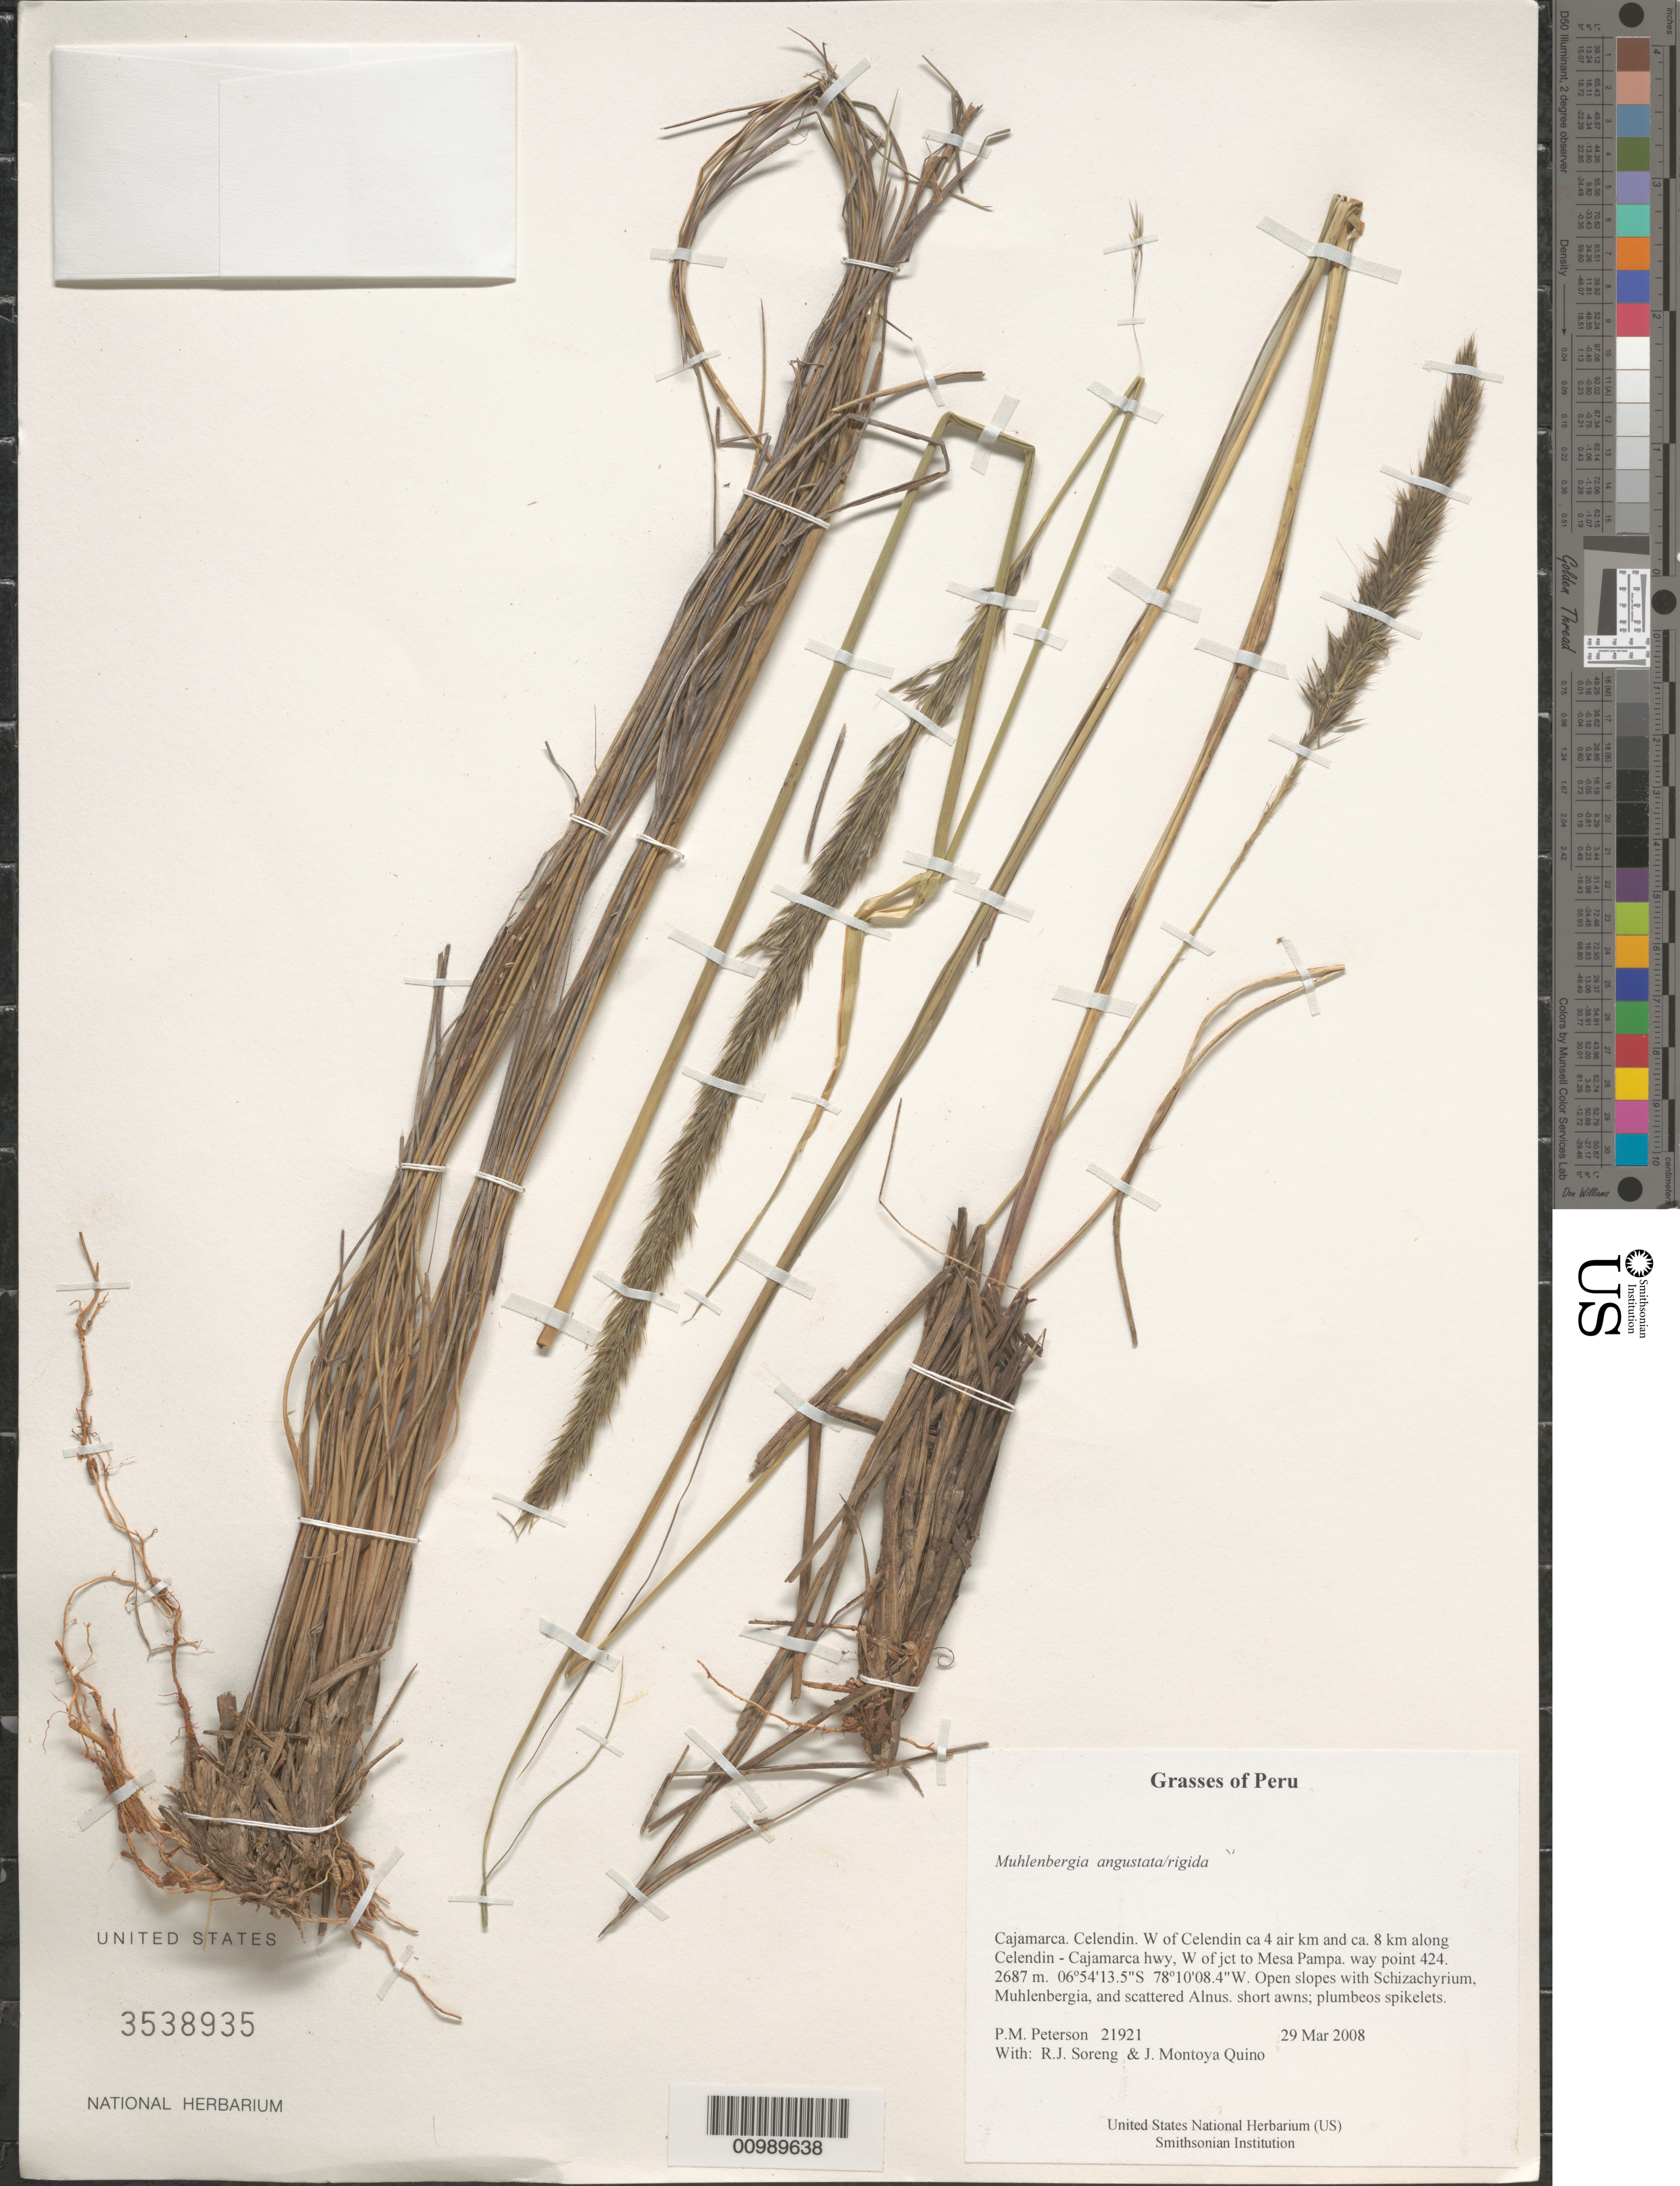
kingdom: Plantae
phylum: Tracheophyta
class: Liliopsida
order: Poales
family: Poaceae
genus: Muhlenbergia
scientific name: Muhlenbergia coerulea x M. rigida (Kunth) Kunth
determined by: Peterson, Paul M., (BOT), Smithsonian Institution - National Museum of Natural History (UNITED STATES)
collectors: P. M. Peterson, R. J. Soreng & J. Montoya Quino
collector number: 21921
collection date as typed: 29 Mar 2008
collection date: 2008-03-29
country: Peru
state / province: Cajamarca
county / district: Celendín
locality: W of Celendin ca 4 air km and ca. 8 km along Celendin - Cajamarca hwy, W of jct to Mesa Pampa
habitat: Open slopes with Schizachyrium, Muhlenbergia, and scattered Alnus.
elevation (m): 2687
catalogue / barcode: US 3538935